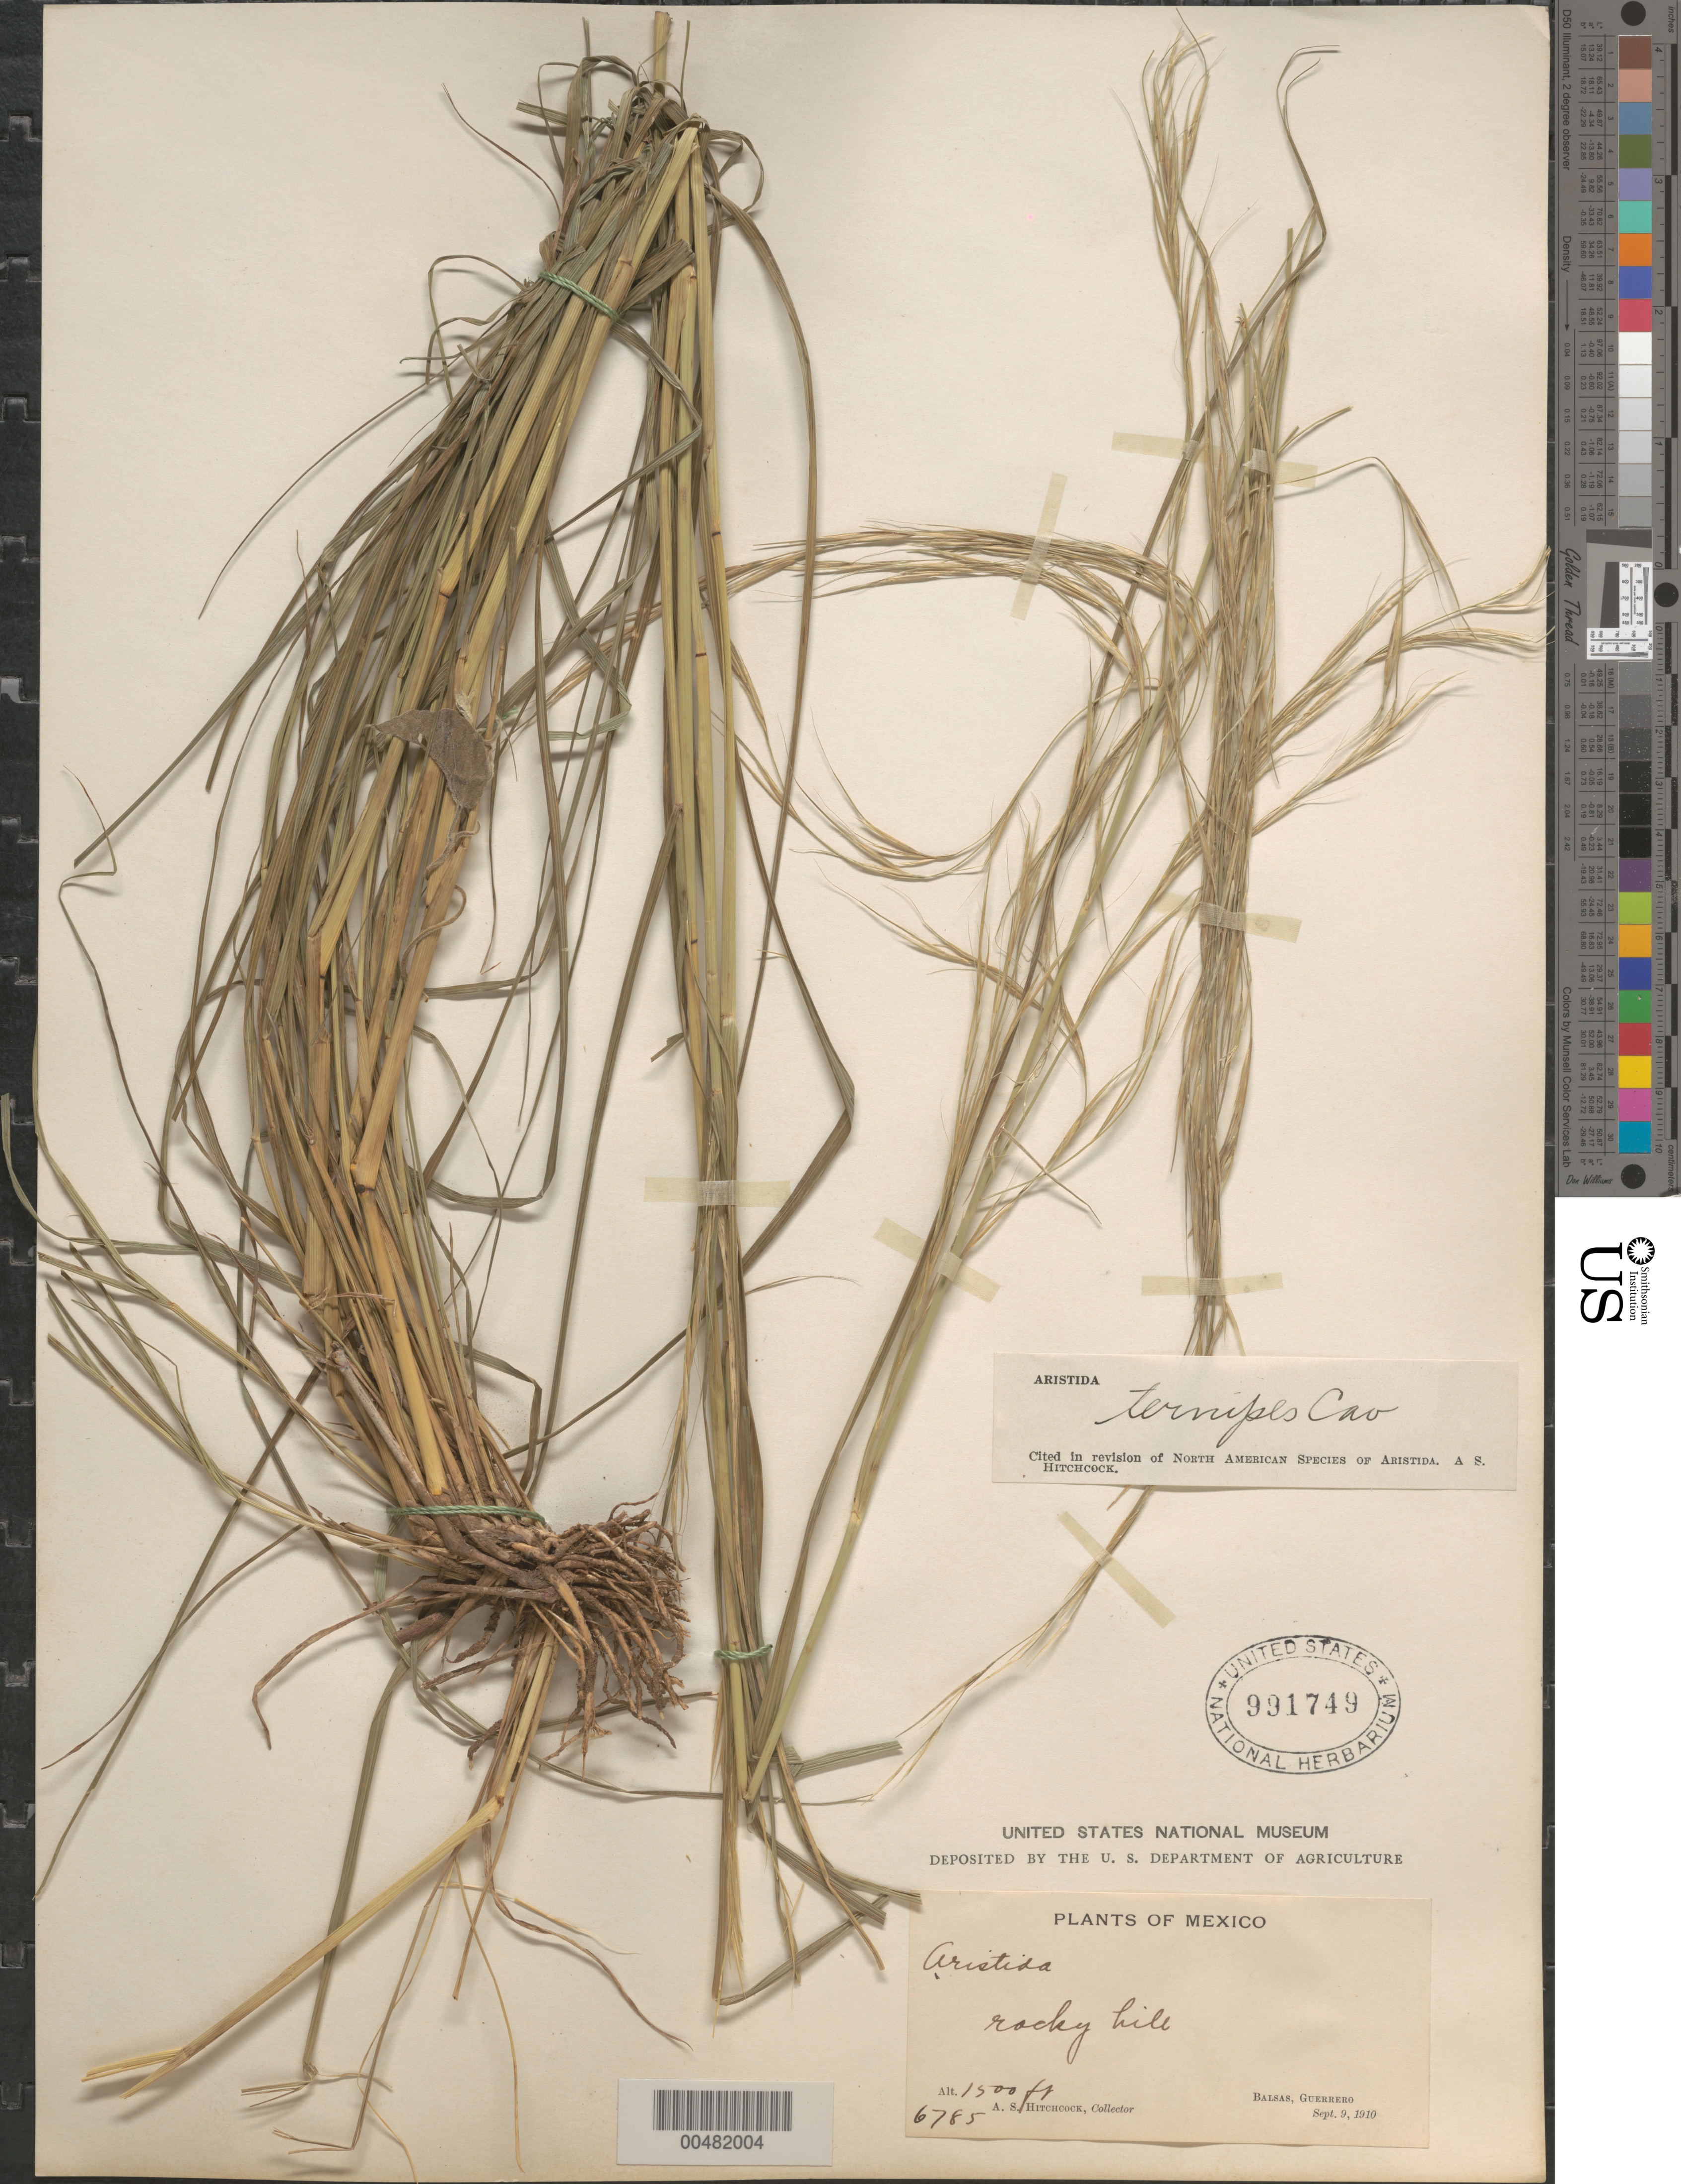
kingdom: Plantae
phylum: Tracheophyta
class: Liliopsida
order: Poales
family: Poaceae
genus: Aristida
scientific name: Aristida ternipes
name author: Cav.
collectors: A. S. Hitchcock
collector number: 6785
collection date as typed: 9 Sep 1910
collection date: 1910-09-09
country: Mexico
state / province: Guerrero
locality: Balsas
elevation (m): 457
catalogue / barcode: US 991749